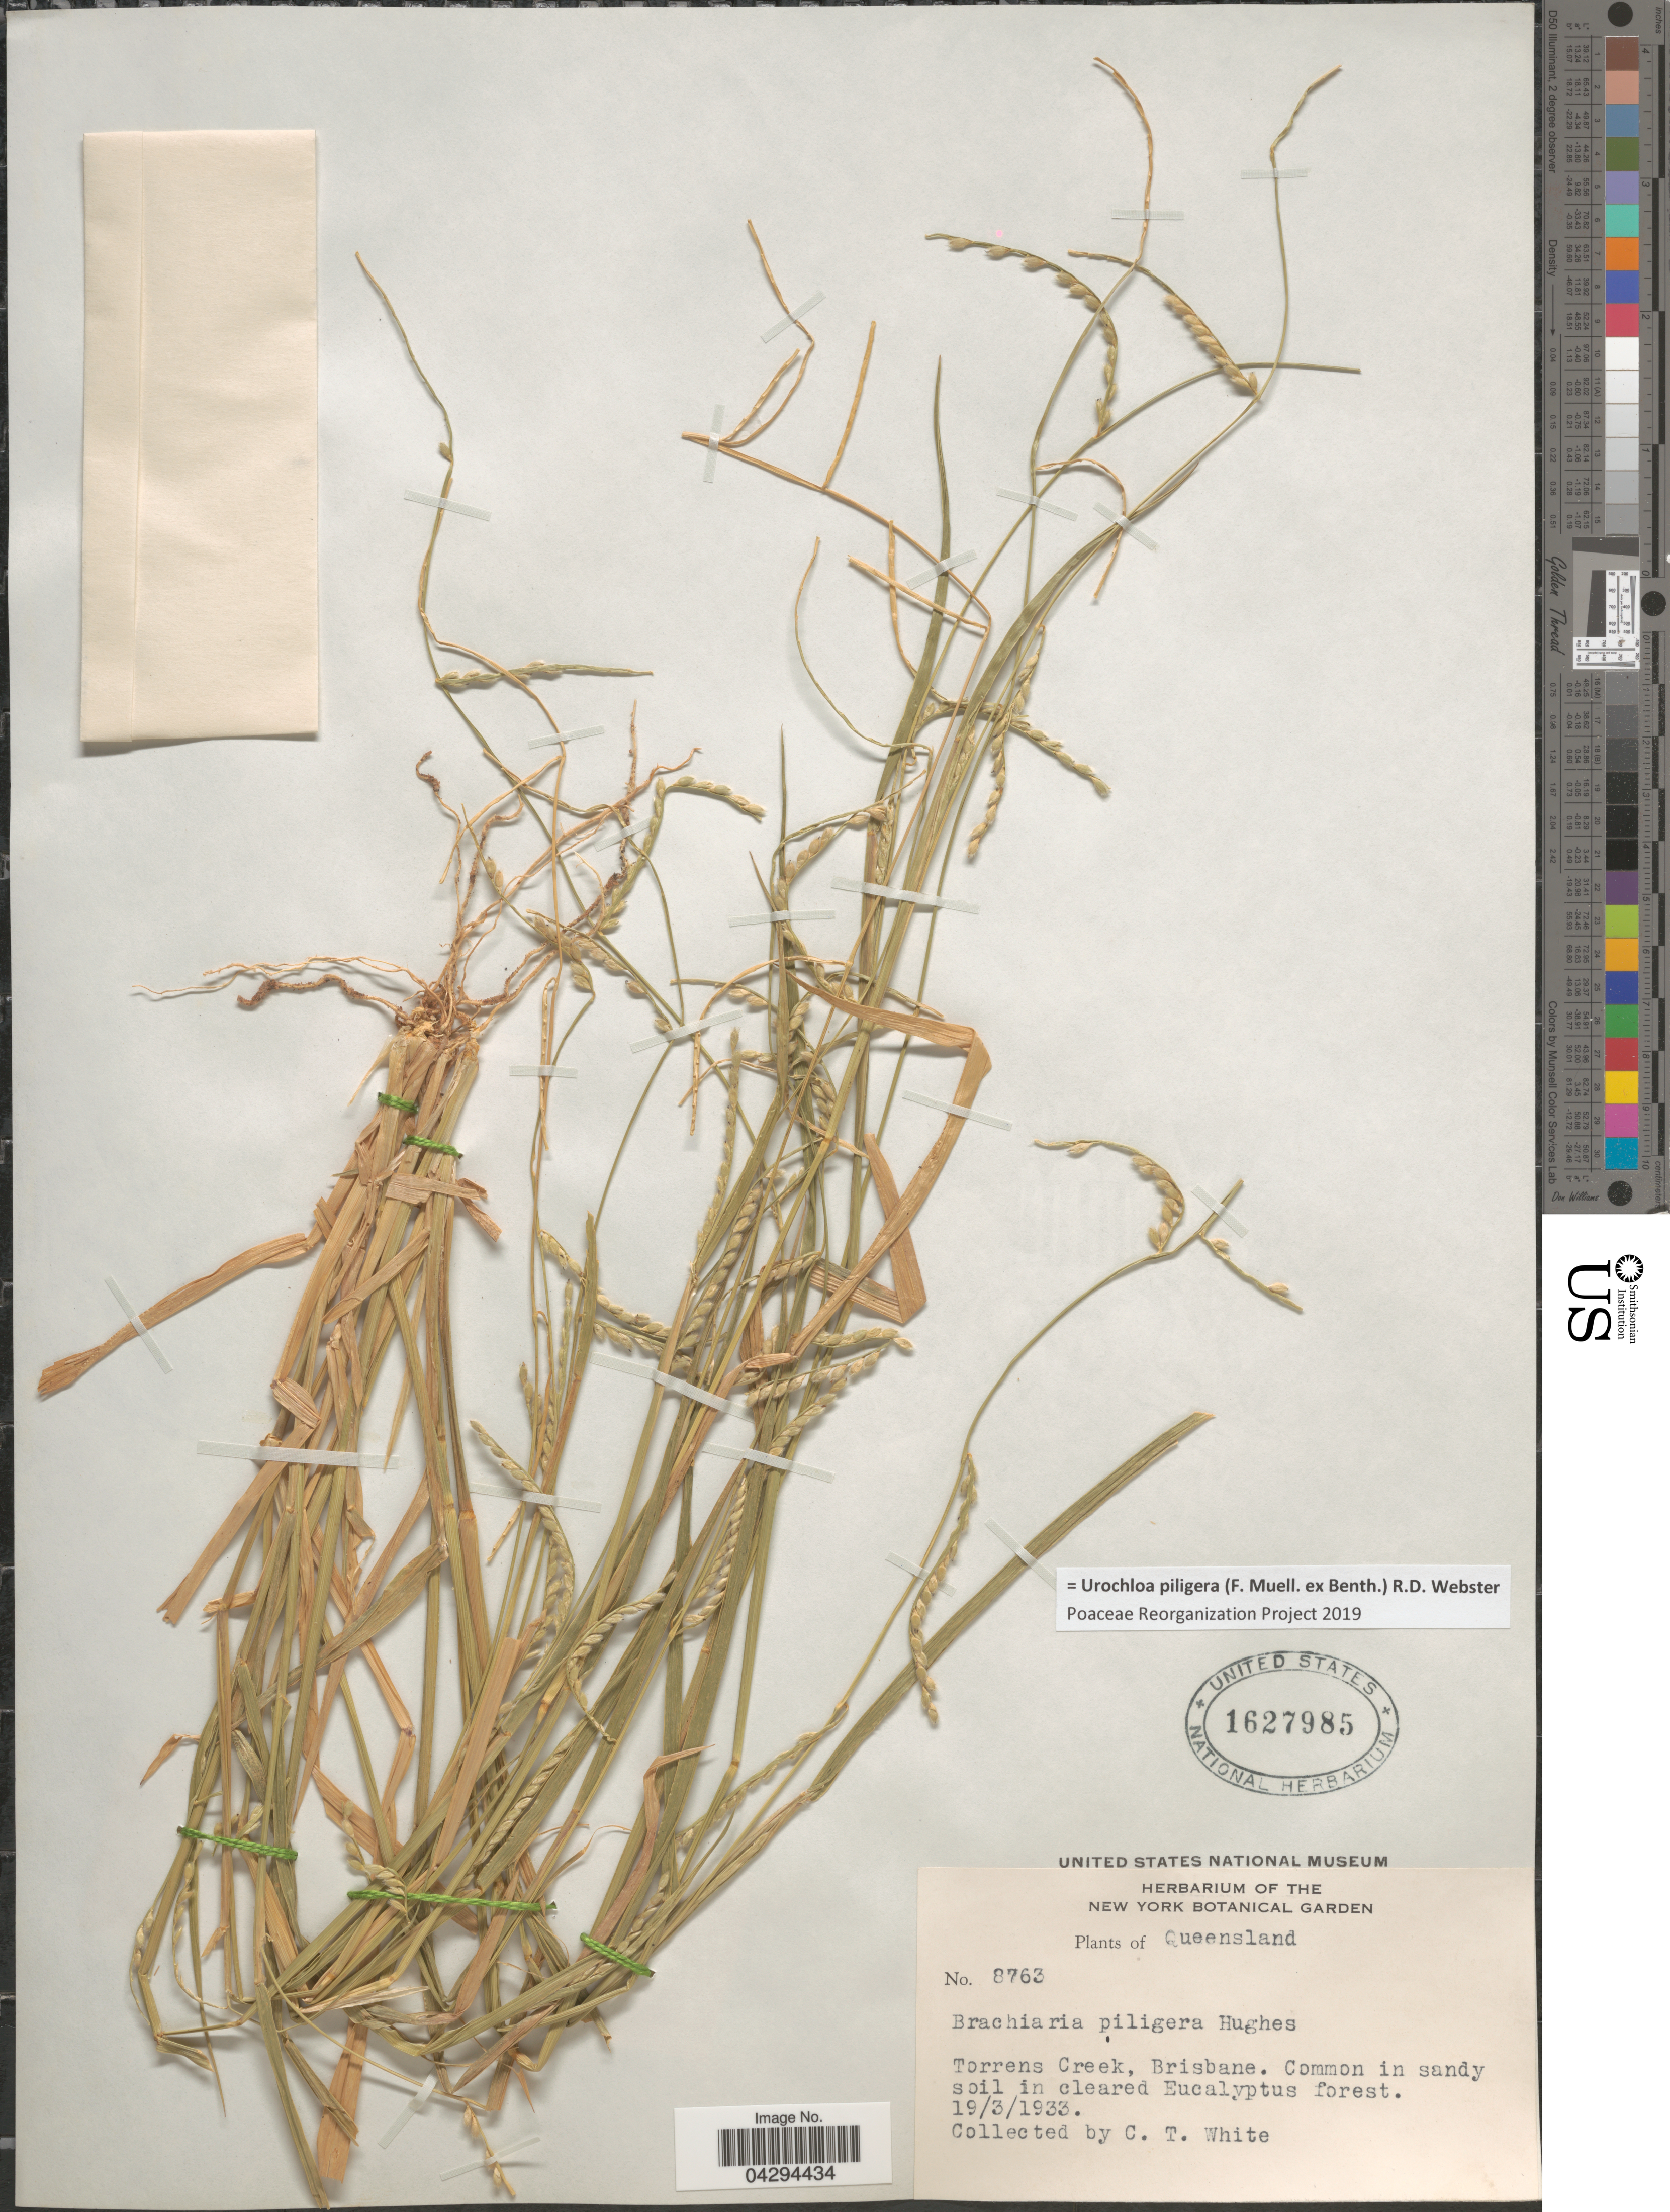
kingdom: Plantae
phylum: Tracheophyta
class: Liliopsida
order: Poales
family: Poaceae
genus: Urochloa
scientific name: Urochloa piligera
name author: (F. Muell. ex Benth.) R.D. Webster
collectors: C. T. White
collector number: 8763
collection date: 1933-03-19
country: Australia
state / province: Queensland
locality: Torrens Creek, Brisbane.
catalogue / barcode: US 1627985